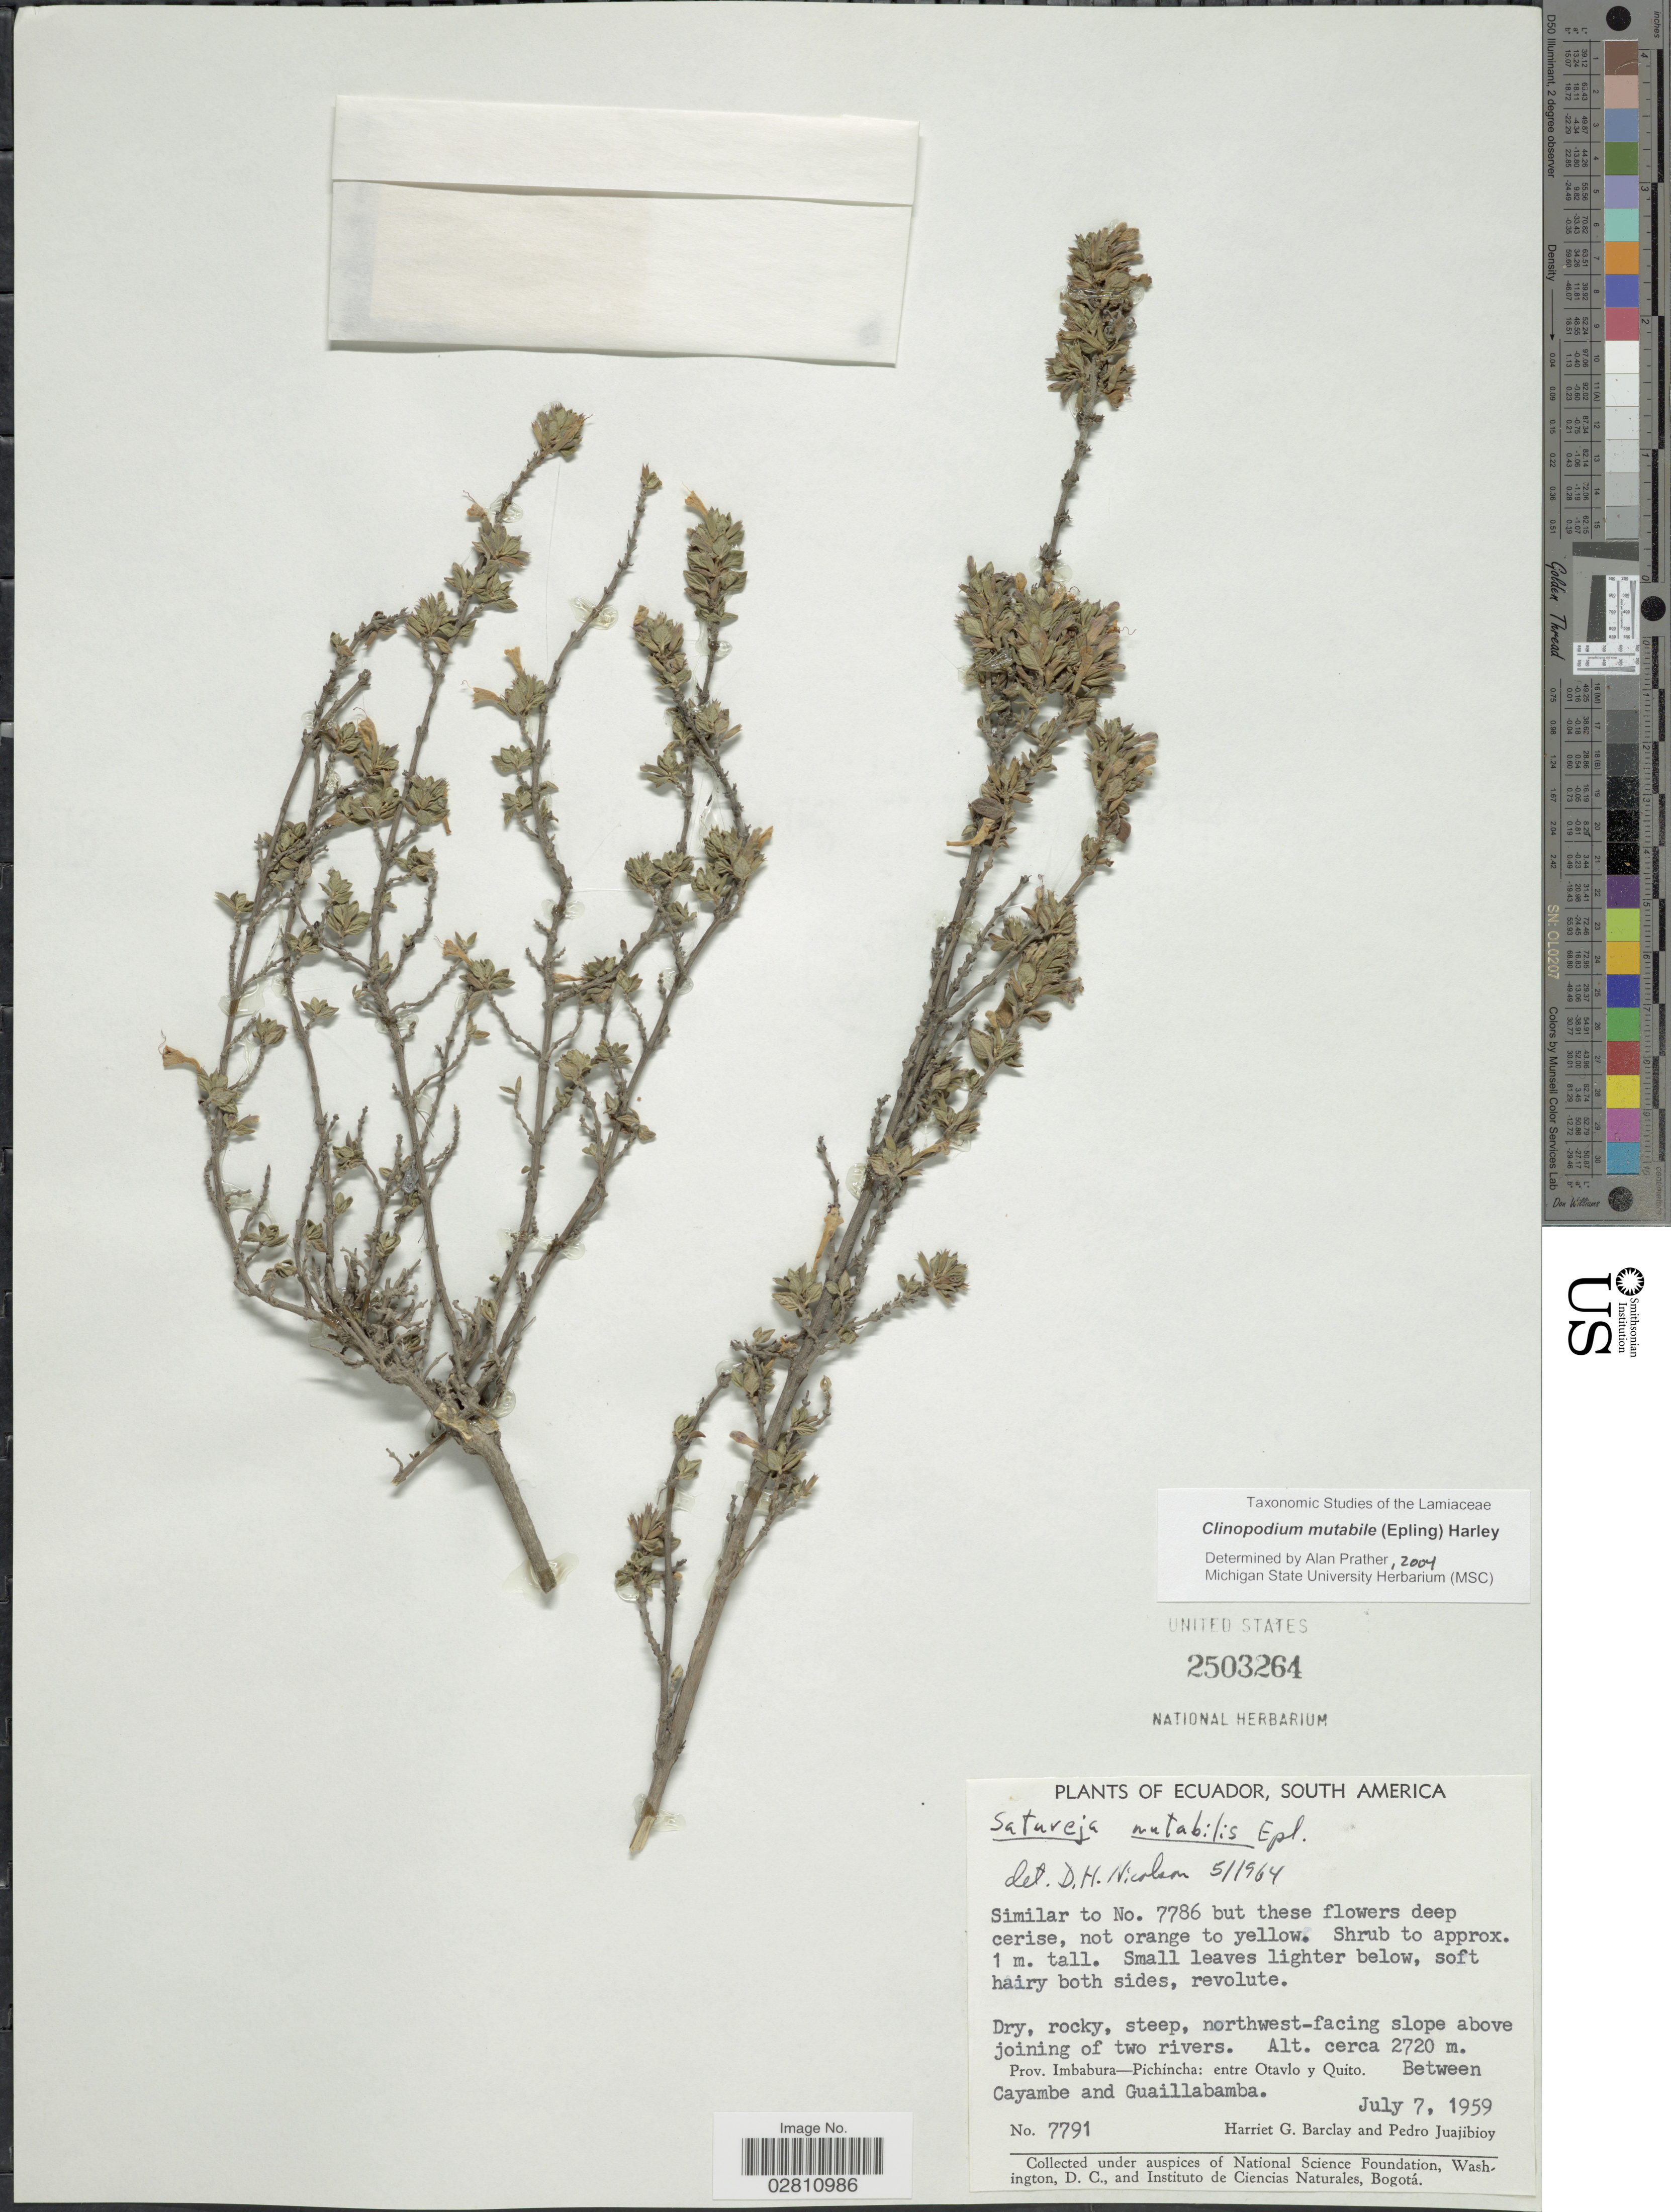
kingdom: Plantae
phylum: Tracheophyta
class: Magnoliopsida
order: Lamiales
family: Lamiaceae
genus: Clinopodium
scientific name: Clinopodium mutabile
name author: (Epling) Harley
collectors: H. G. Barclay & P. Juajibioy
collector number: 7791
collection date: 1959-07-07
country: Ecuador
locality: Dry, rocky, steep, northwest-facing slope above joining of two rivers. Prov. Imbabura-Pichincha: entre Otavlo y Quito. Between Cayambe and Guaillabamba.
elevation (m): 2720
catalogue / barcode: US 2503264